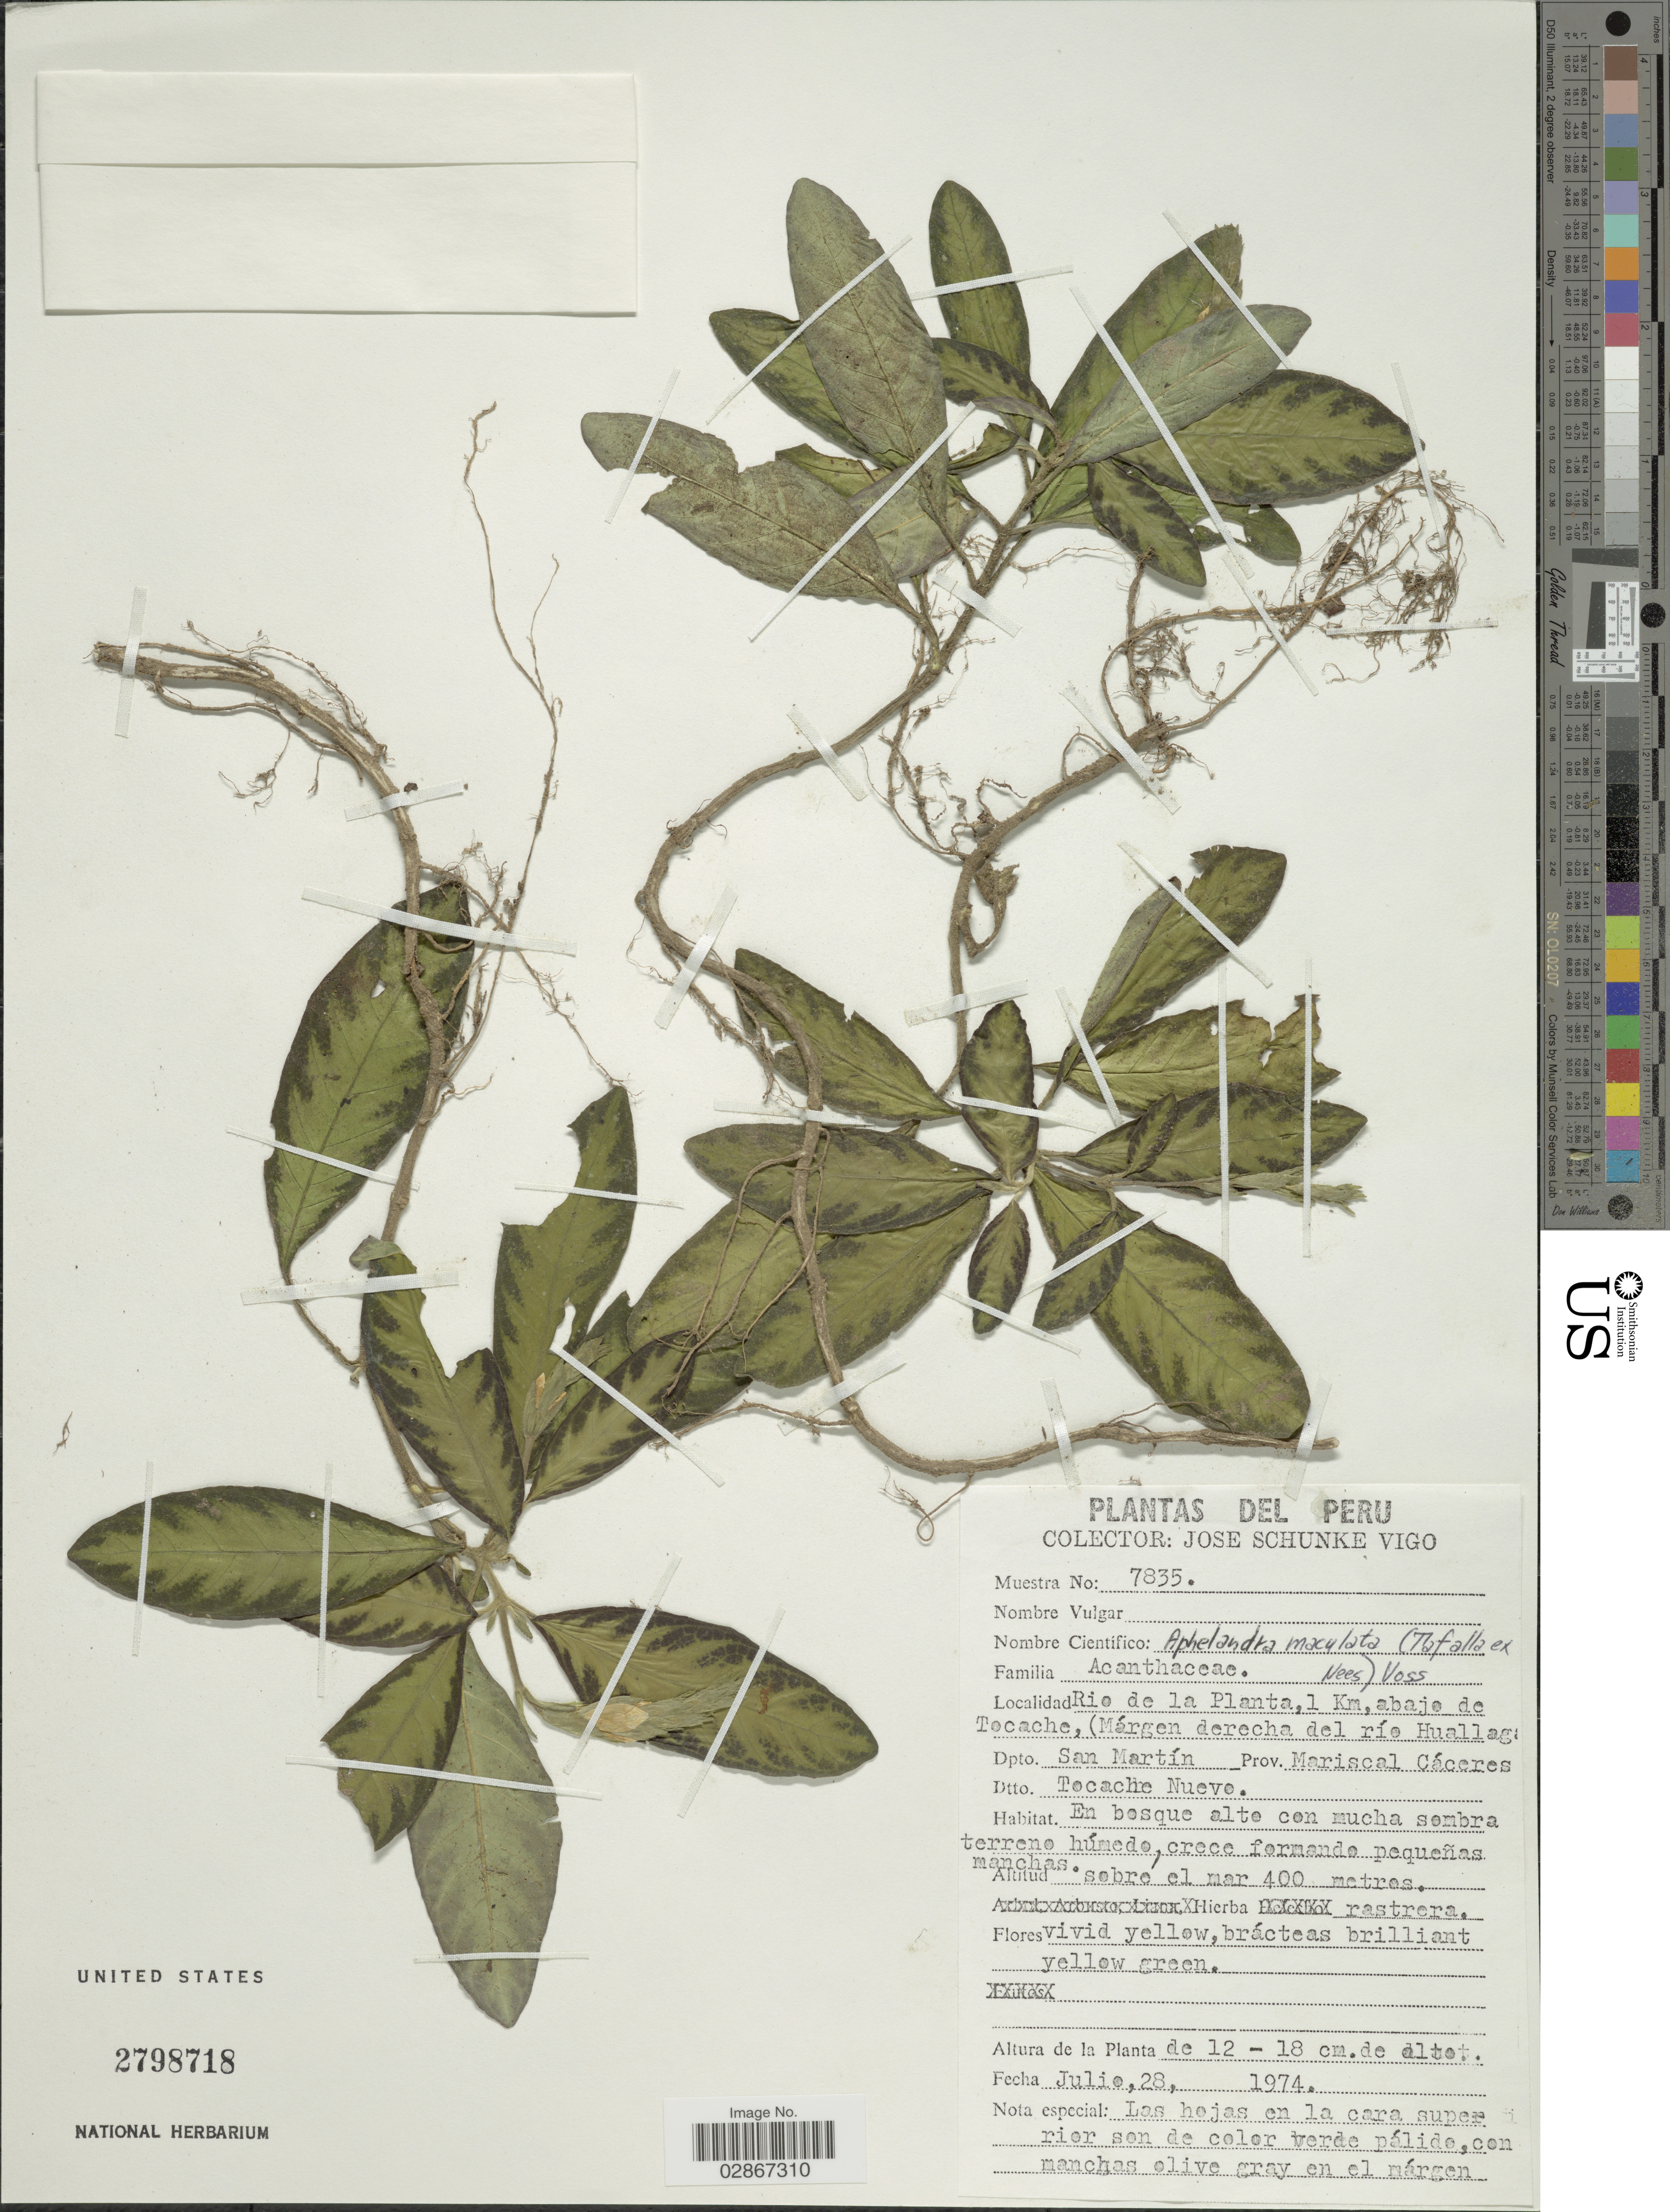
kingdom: Plantae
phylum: Tracheophyta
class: Magnoliopsida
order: Lamiales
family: Acanthaceae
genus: Aphelandra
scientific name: Aphelandra maculata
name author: (Tafalla ex Nees) Voss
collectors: J. Schunke Vigo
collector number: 7835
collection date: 1974-07-28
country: Peru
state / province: San Martín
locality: Rio de la Planta, 1 Km. abajo de Tocache, (Márgen derecha del río Huallaga). Depto. San Martín, Prov. Mariscal Cáceres. Dtto. Tocache Nuevo.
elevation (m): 400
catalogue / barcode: US 2798718